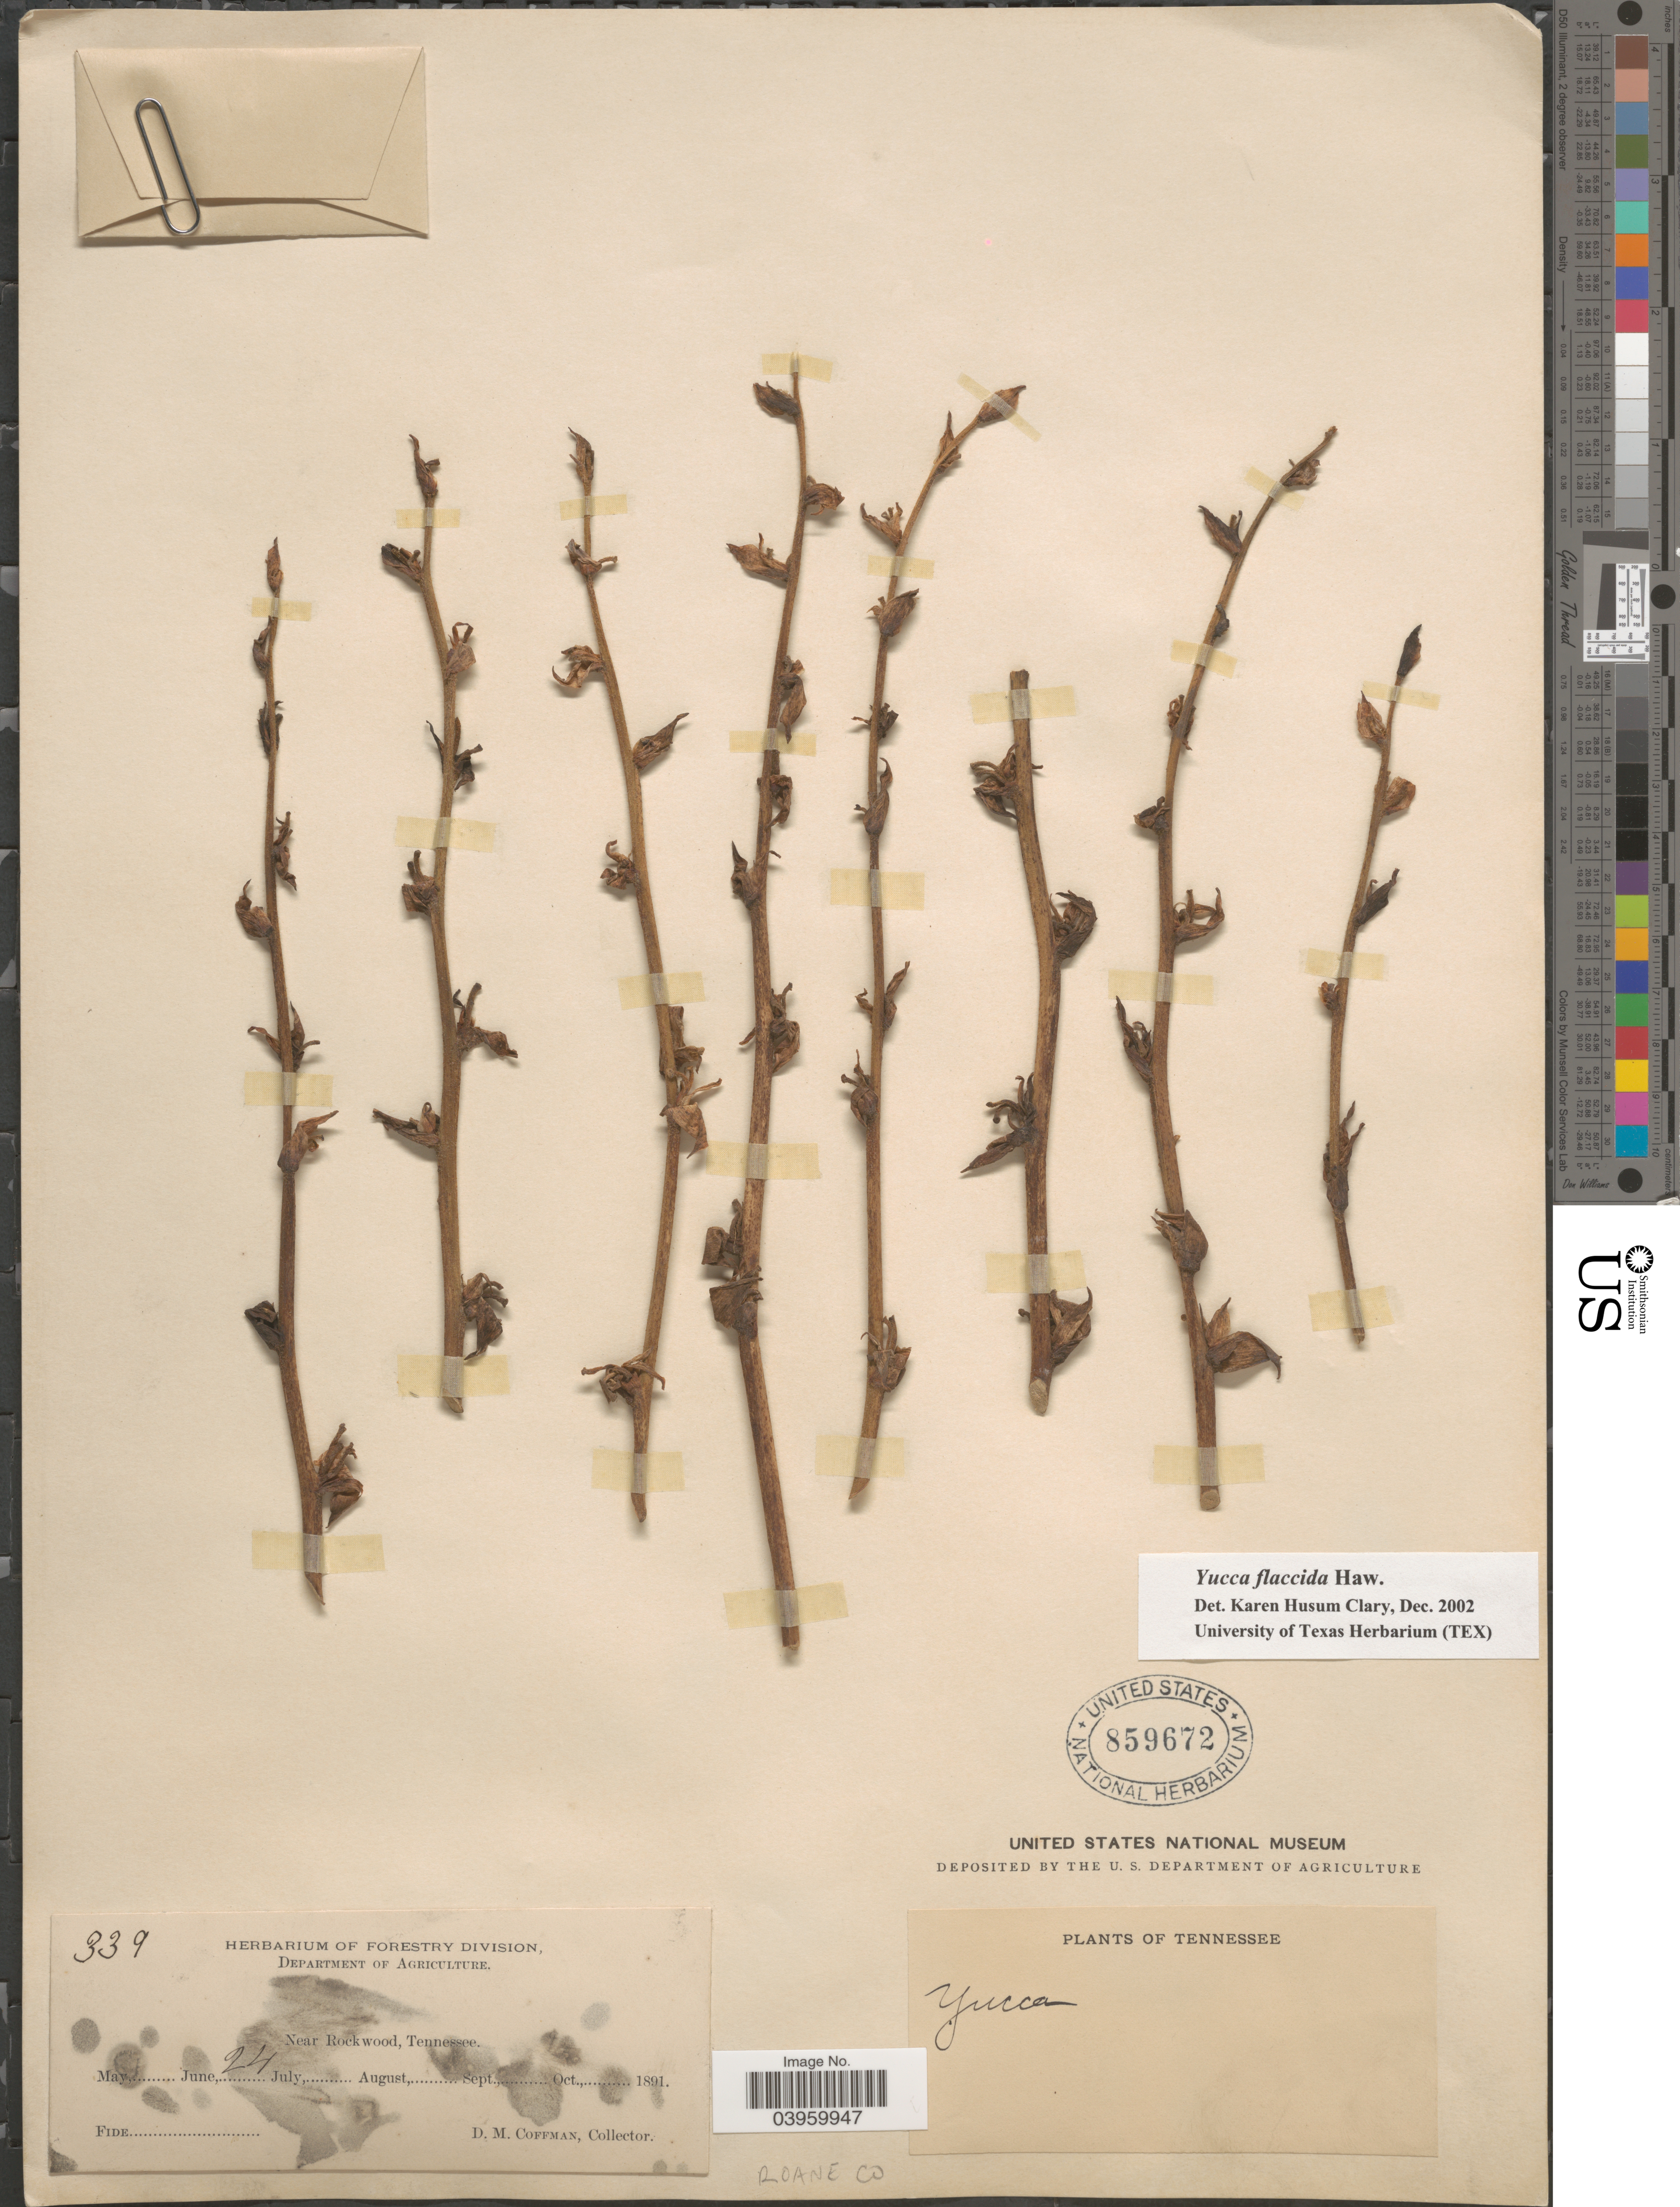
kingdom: Plantae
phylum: Tracheophyta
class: Liliopsida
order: Asparagales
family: Asparagaceae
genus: Yucca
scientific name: Yucca flaccida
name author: Haw.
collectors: D. M. Coffman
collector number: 339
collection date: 1891-06-24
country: United States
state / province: Tennessee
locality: Near Rockwood. Roane Co.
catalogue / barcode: US 859672